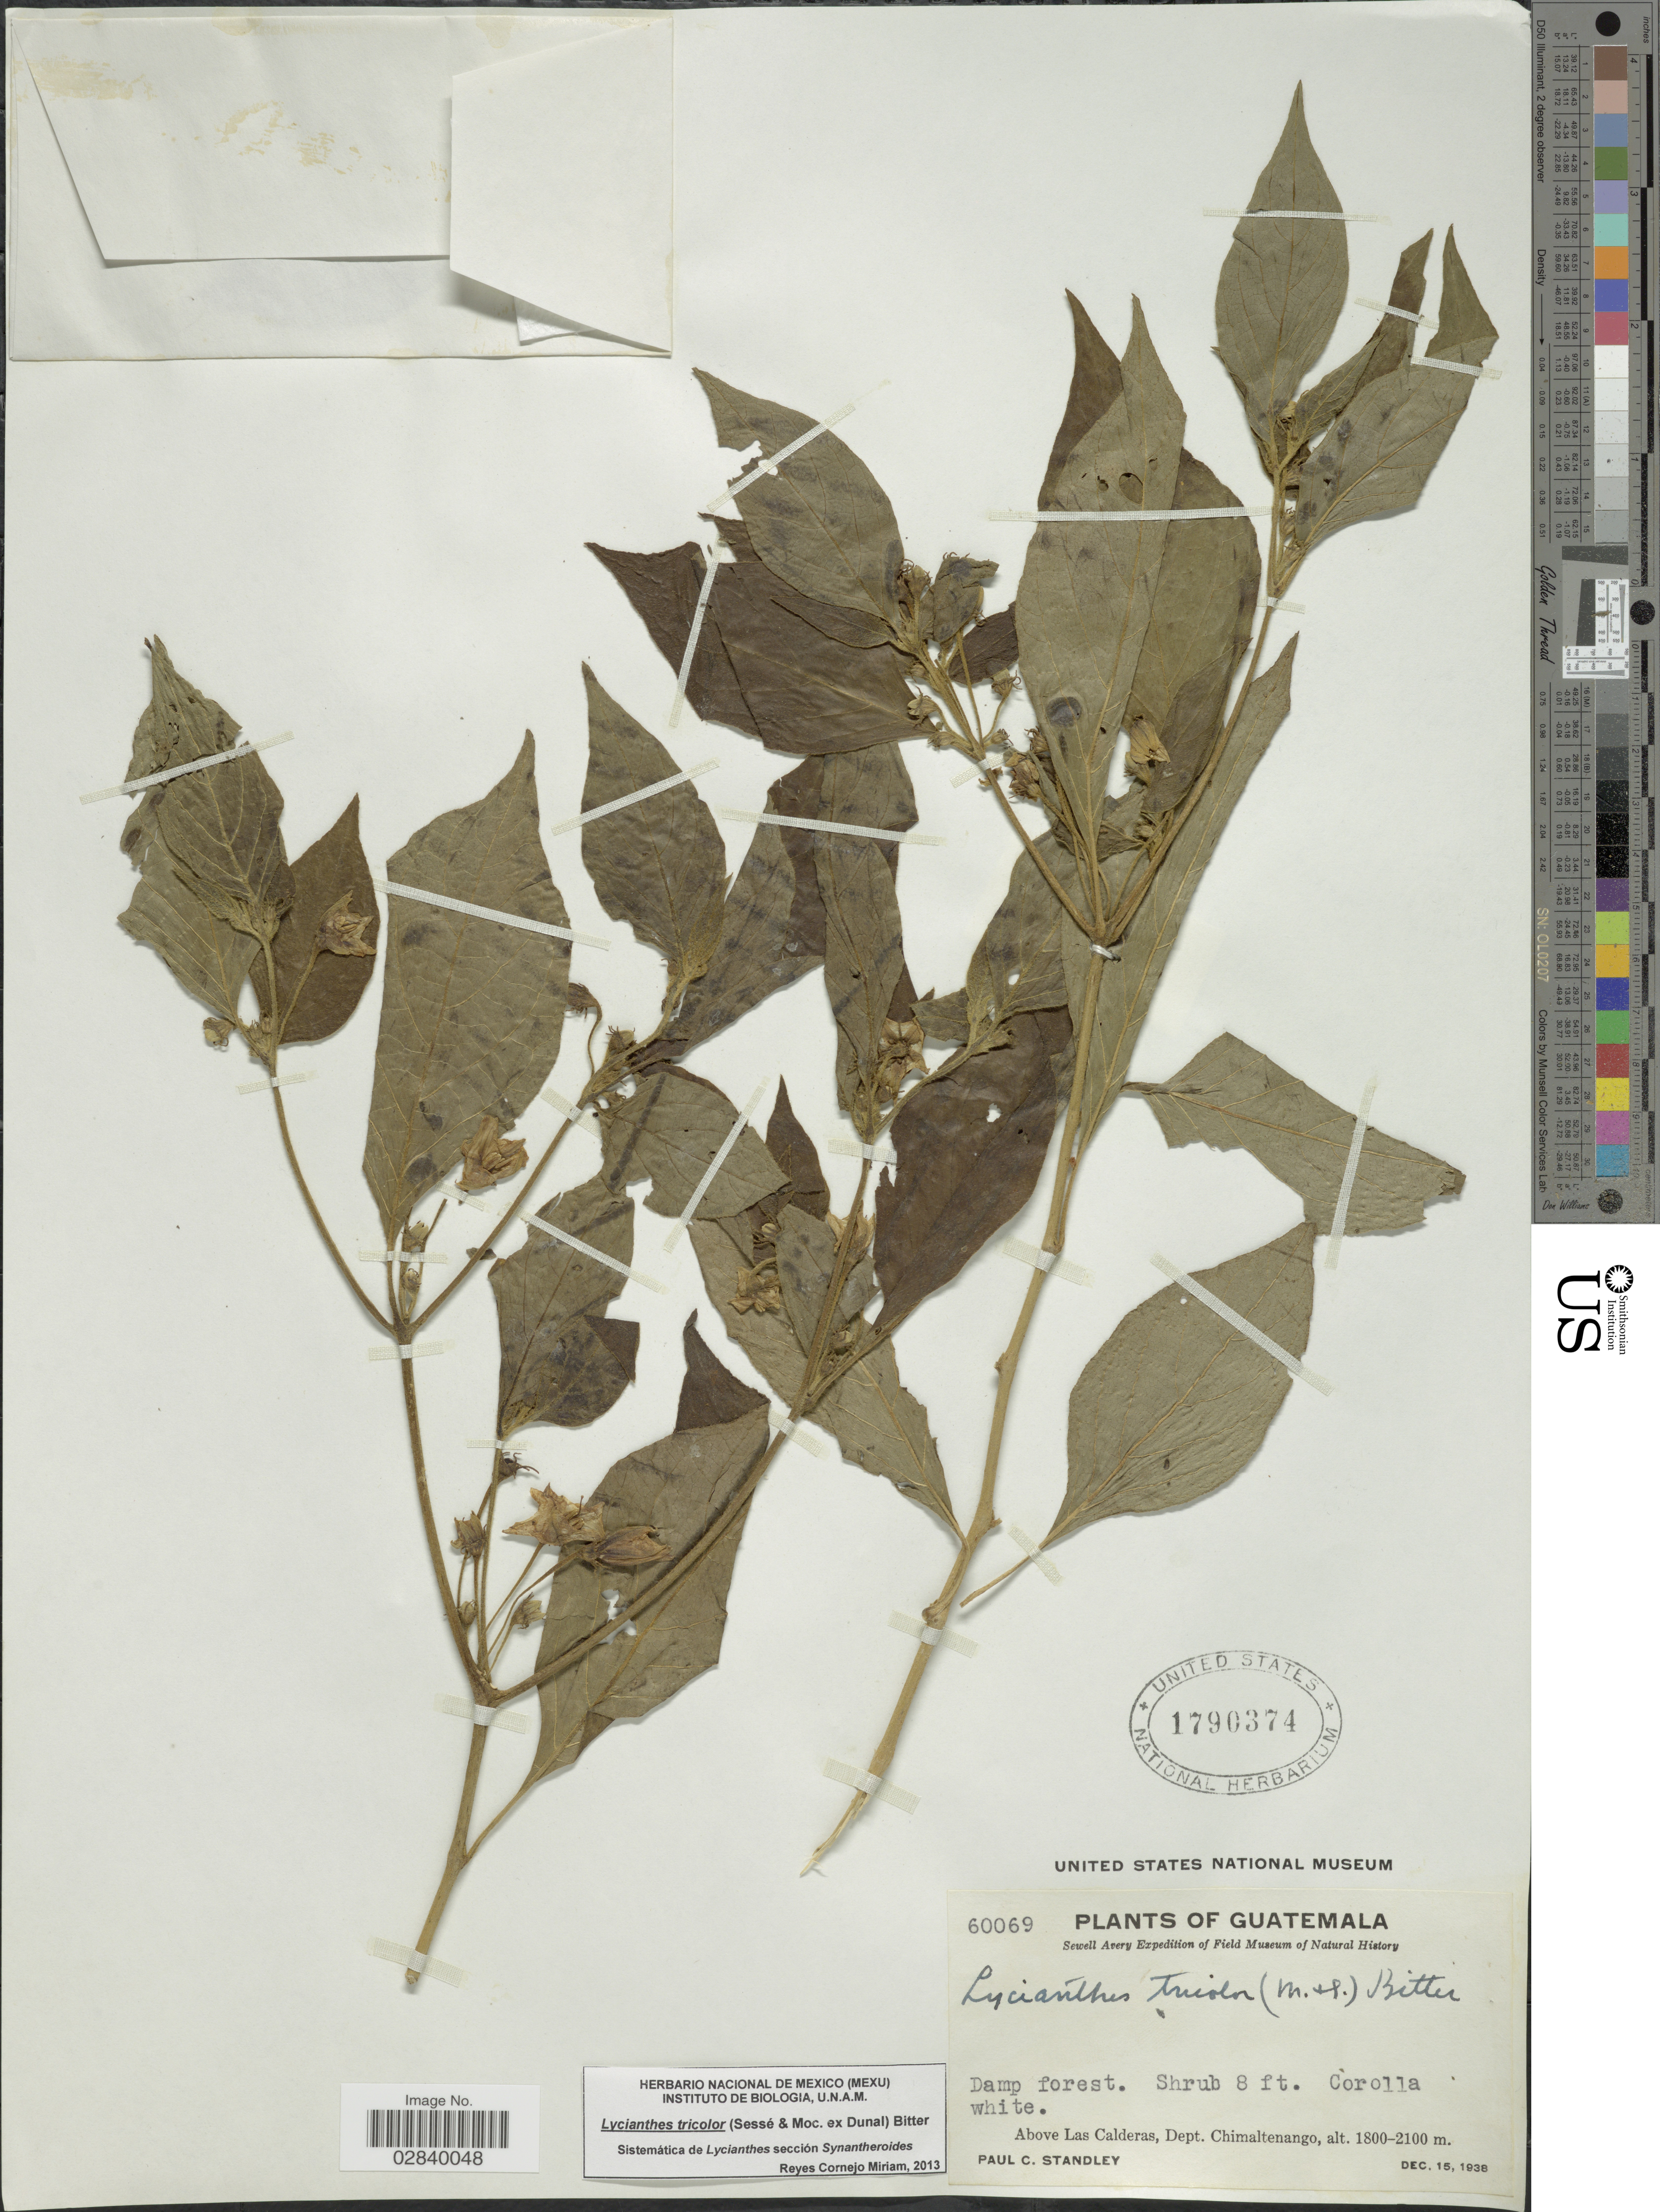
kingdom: Plantae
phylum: Tracheophyta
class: Magnoliopsida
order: Solanales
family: Solanaceae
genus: Lycianthes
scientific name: Lycianthes tricolor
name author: (Dunal) Bitter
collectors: P. C. Standley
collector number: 60069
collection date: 1938-12-15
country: Guatemala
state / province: Chimaltenango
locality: Above Las Calderas, Dept. Chimaltenango.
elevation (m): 1800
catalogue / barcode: US 1790374